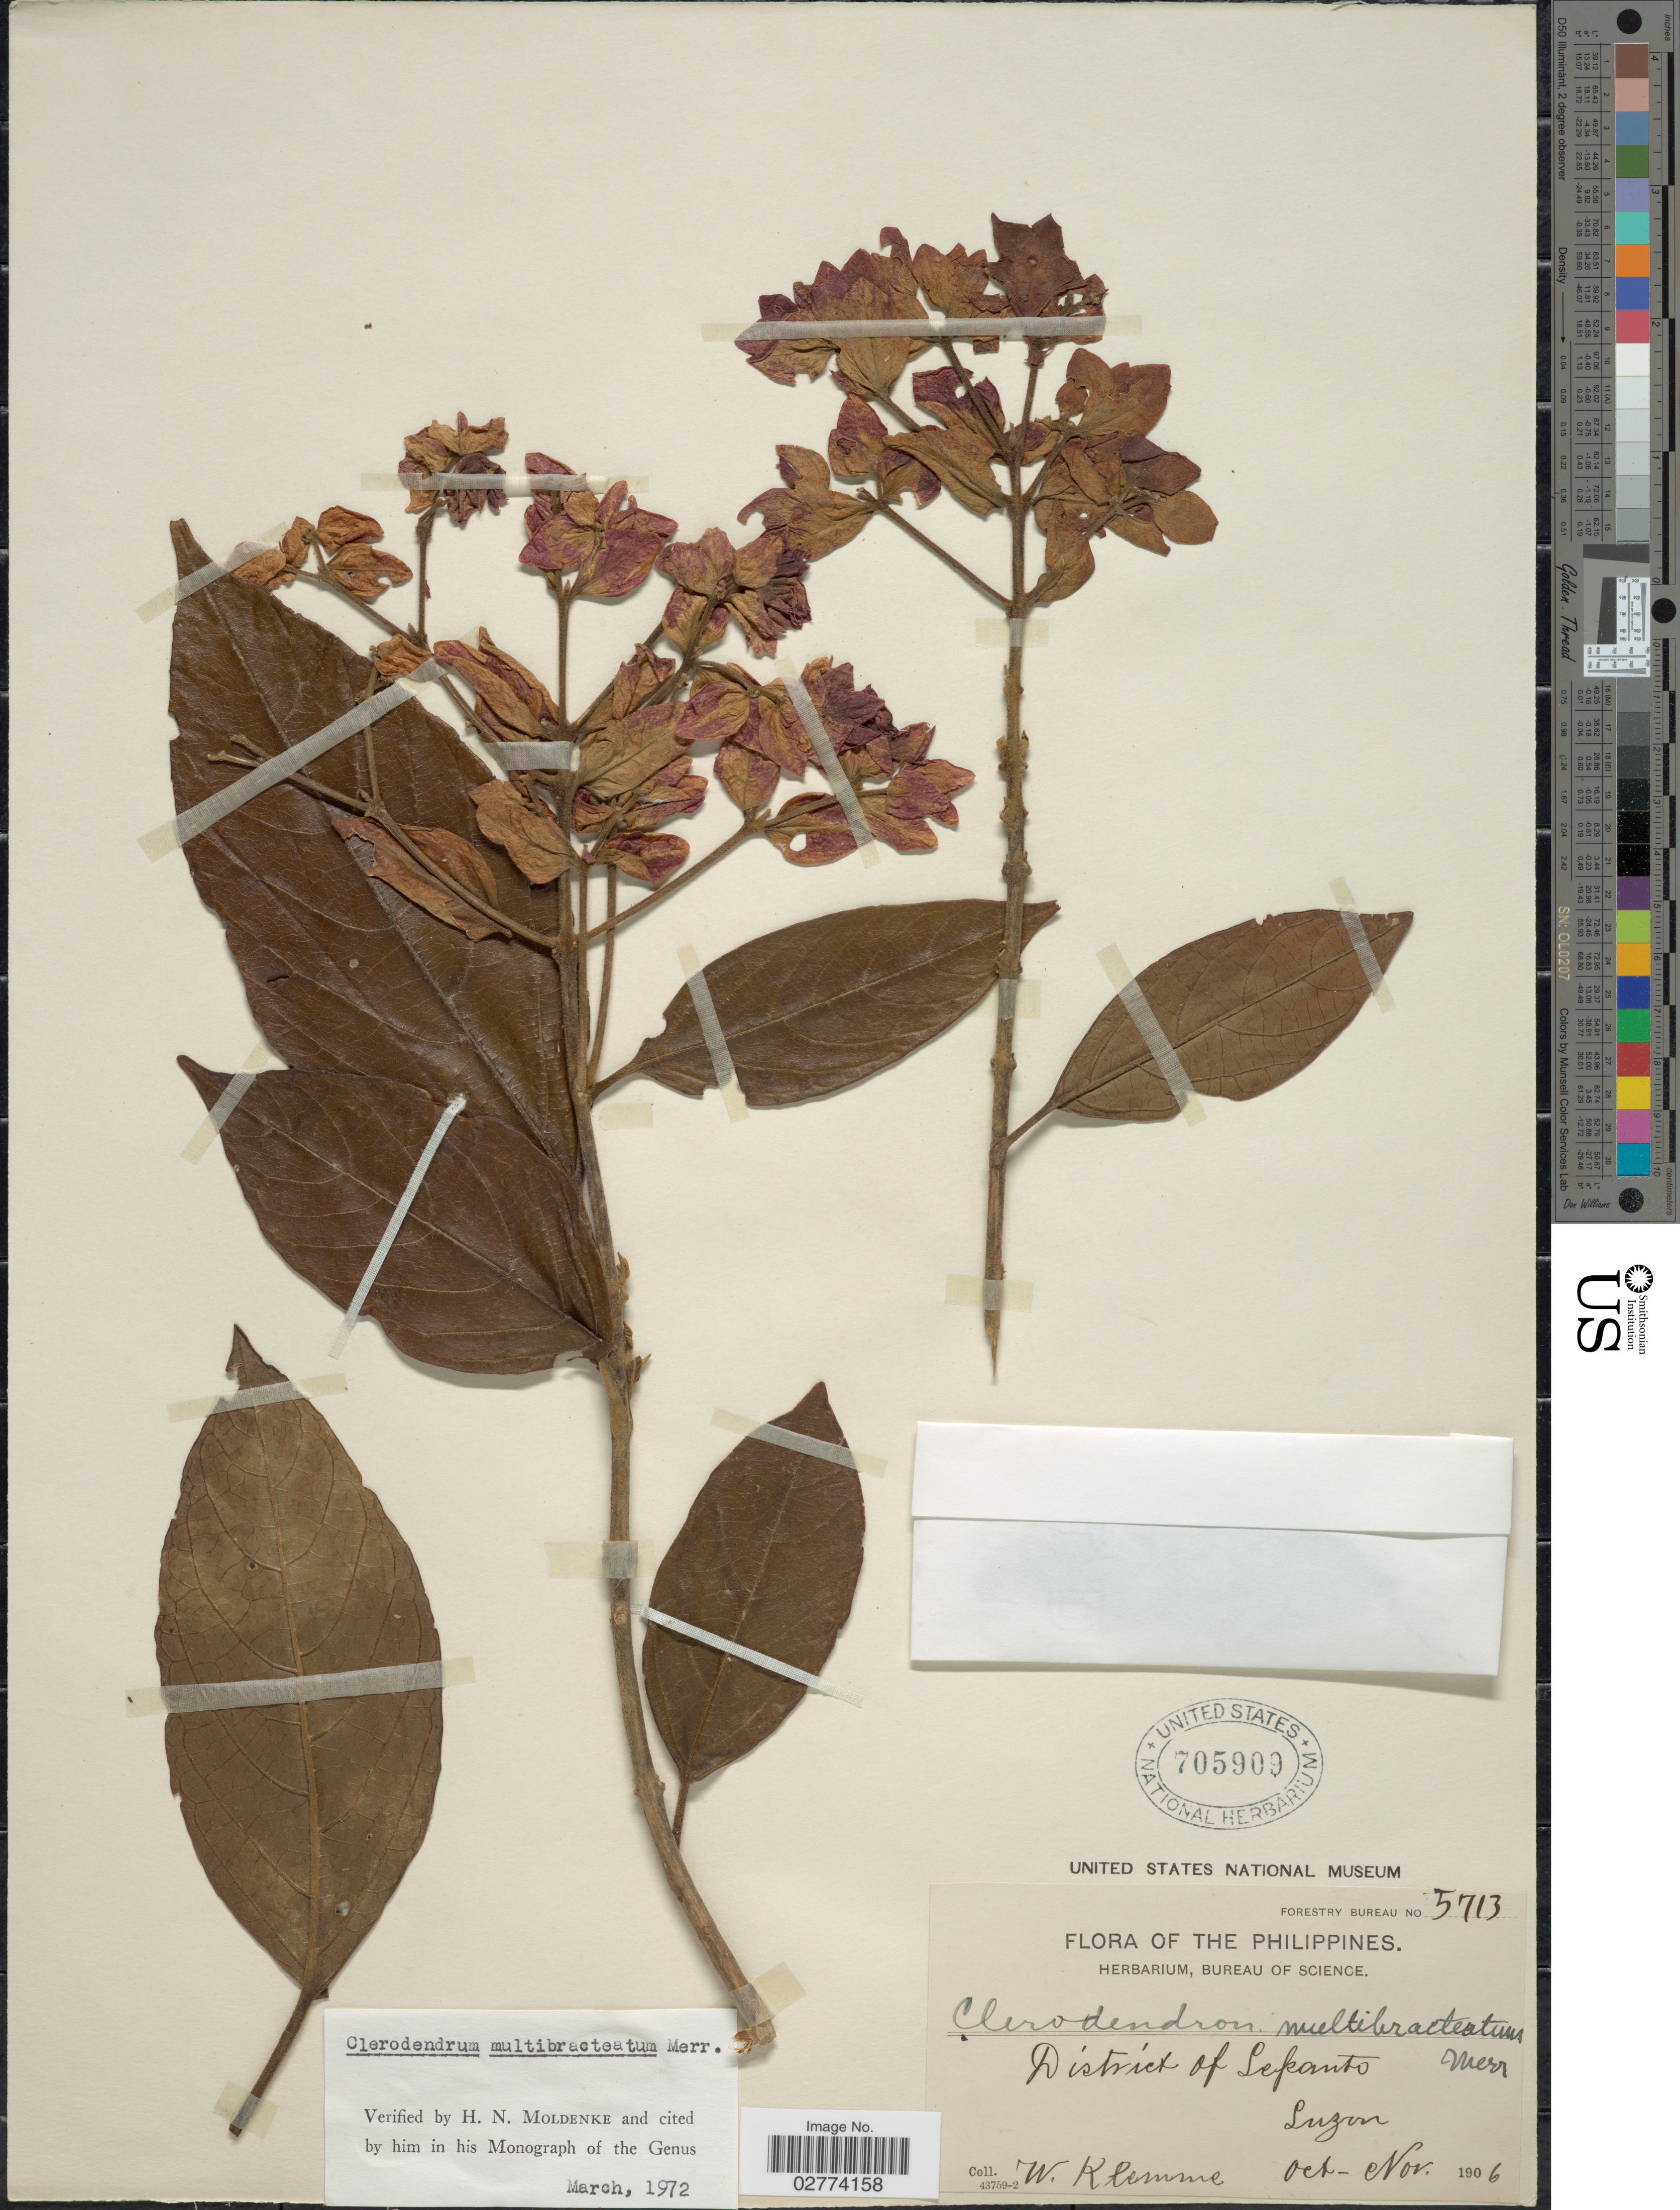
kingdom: Plantae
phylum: Tracheophyta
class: Magnoliopsida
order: Lamiales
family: Lamiaceae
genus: Clerodendrum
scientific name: Clerodendrum multibracteatum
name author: Merr.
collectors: W. Klemme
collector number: Forestry Bureau 5713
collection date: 1906-10/1906-11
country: Philippines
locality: District of Lepanto, Luzon.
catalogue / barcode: US 705909